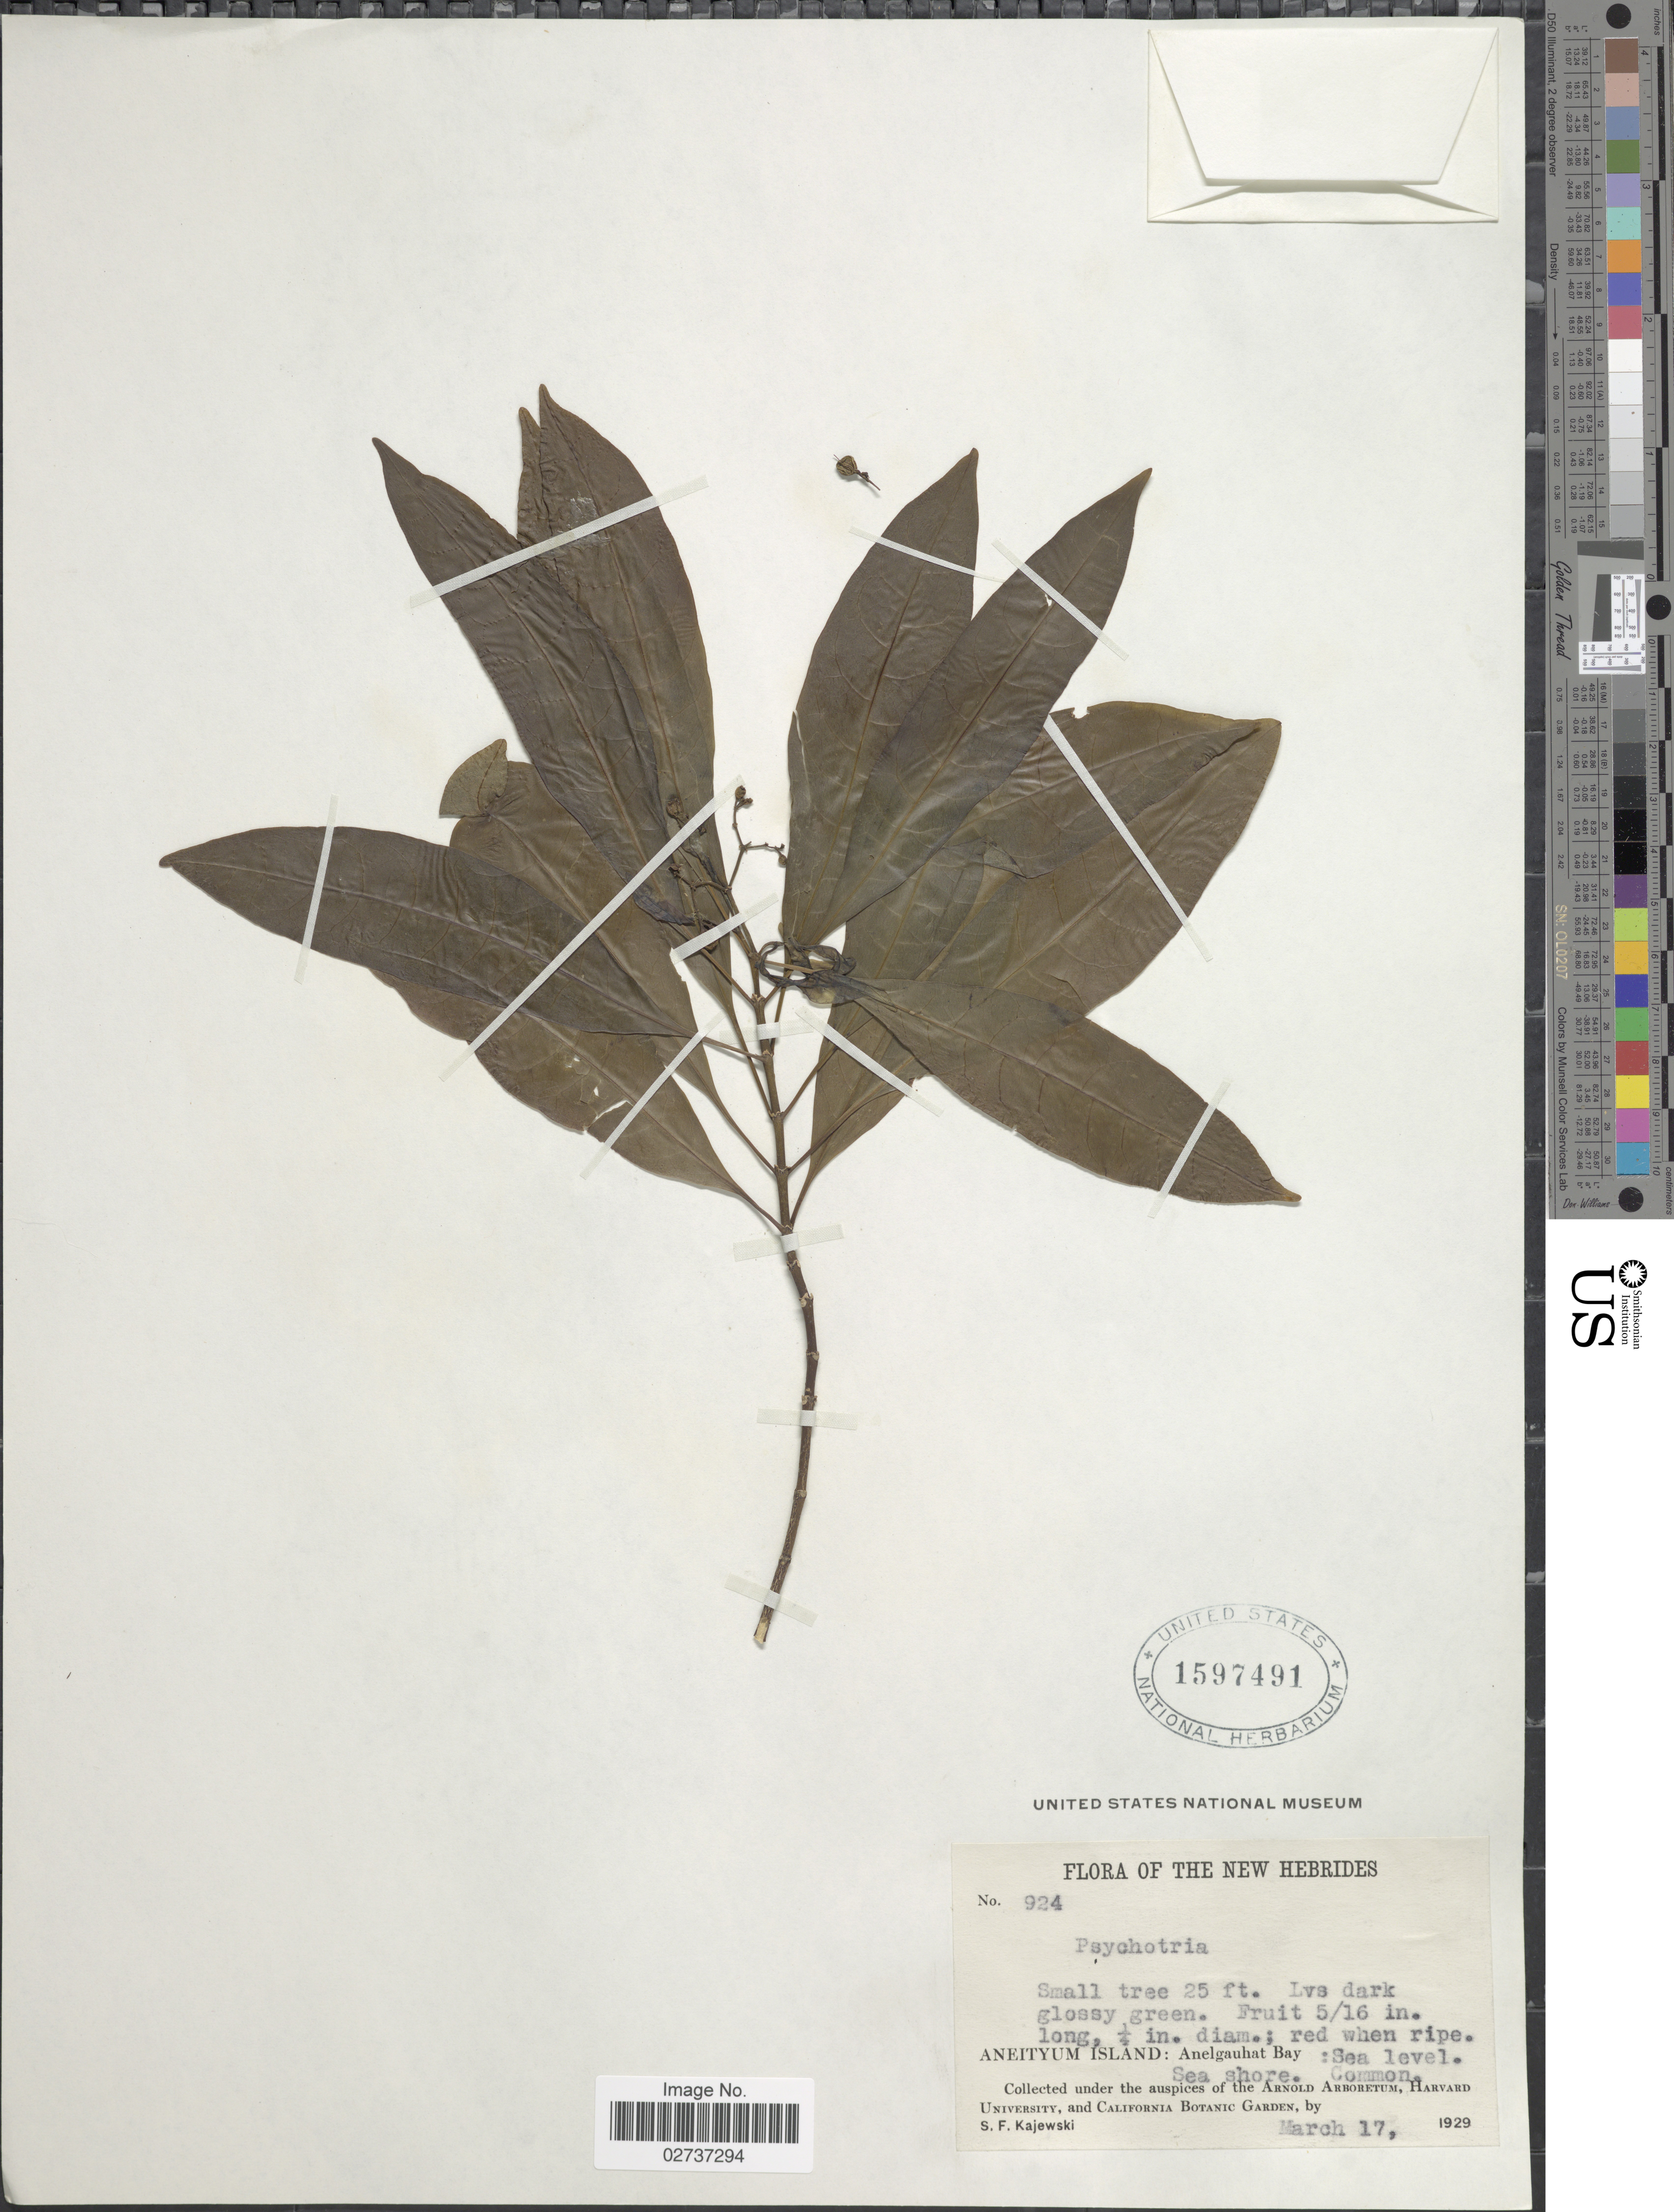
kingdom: Plantae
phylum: Tracheophyta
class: Magnoliopsida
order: Gentianales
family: Rubiaceae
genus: Psychotria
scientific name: Psychotria sp.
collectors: S. Kajewski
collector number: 924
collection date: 1929-03-17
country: Vanuatu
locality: The New Hebrides. Aneityum Island: Anelgauhat Bay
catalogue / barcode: US 1597491